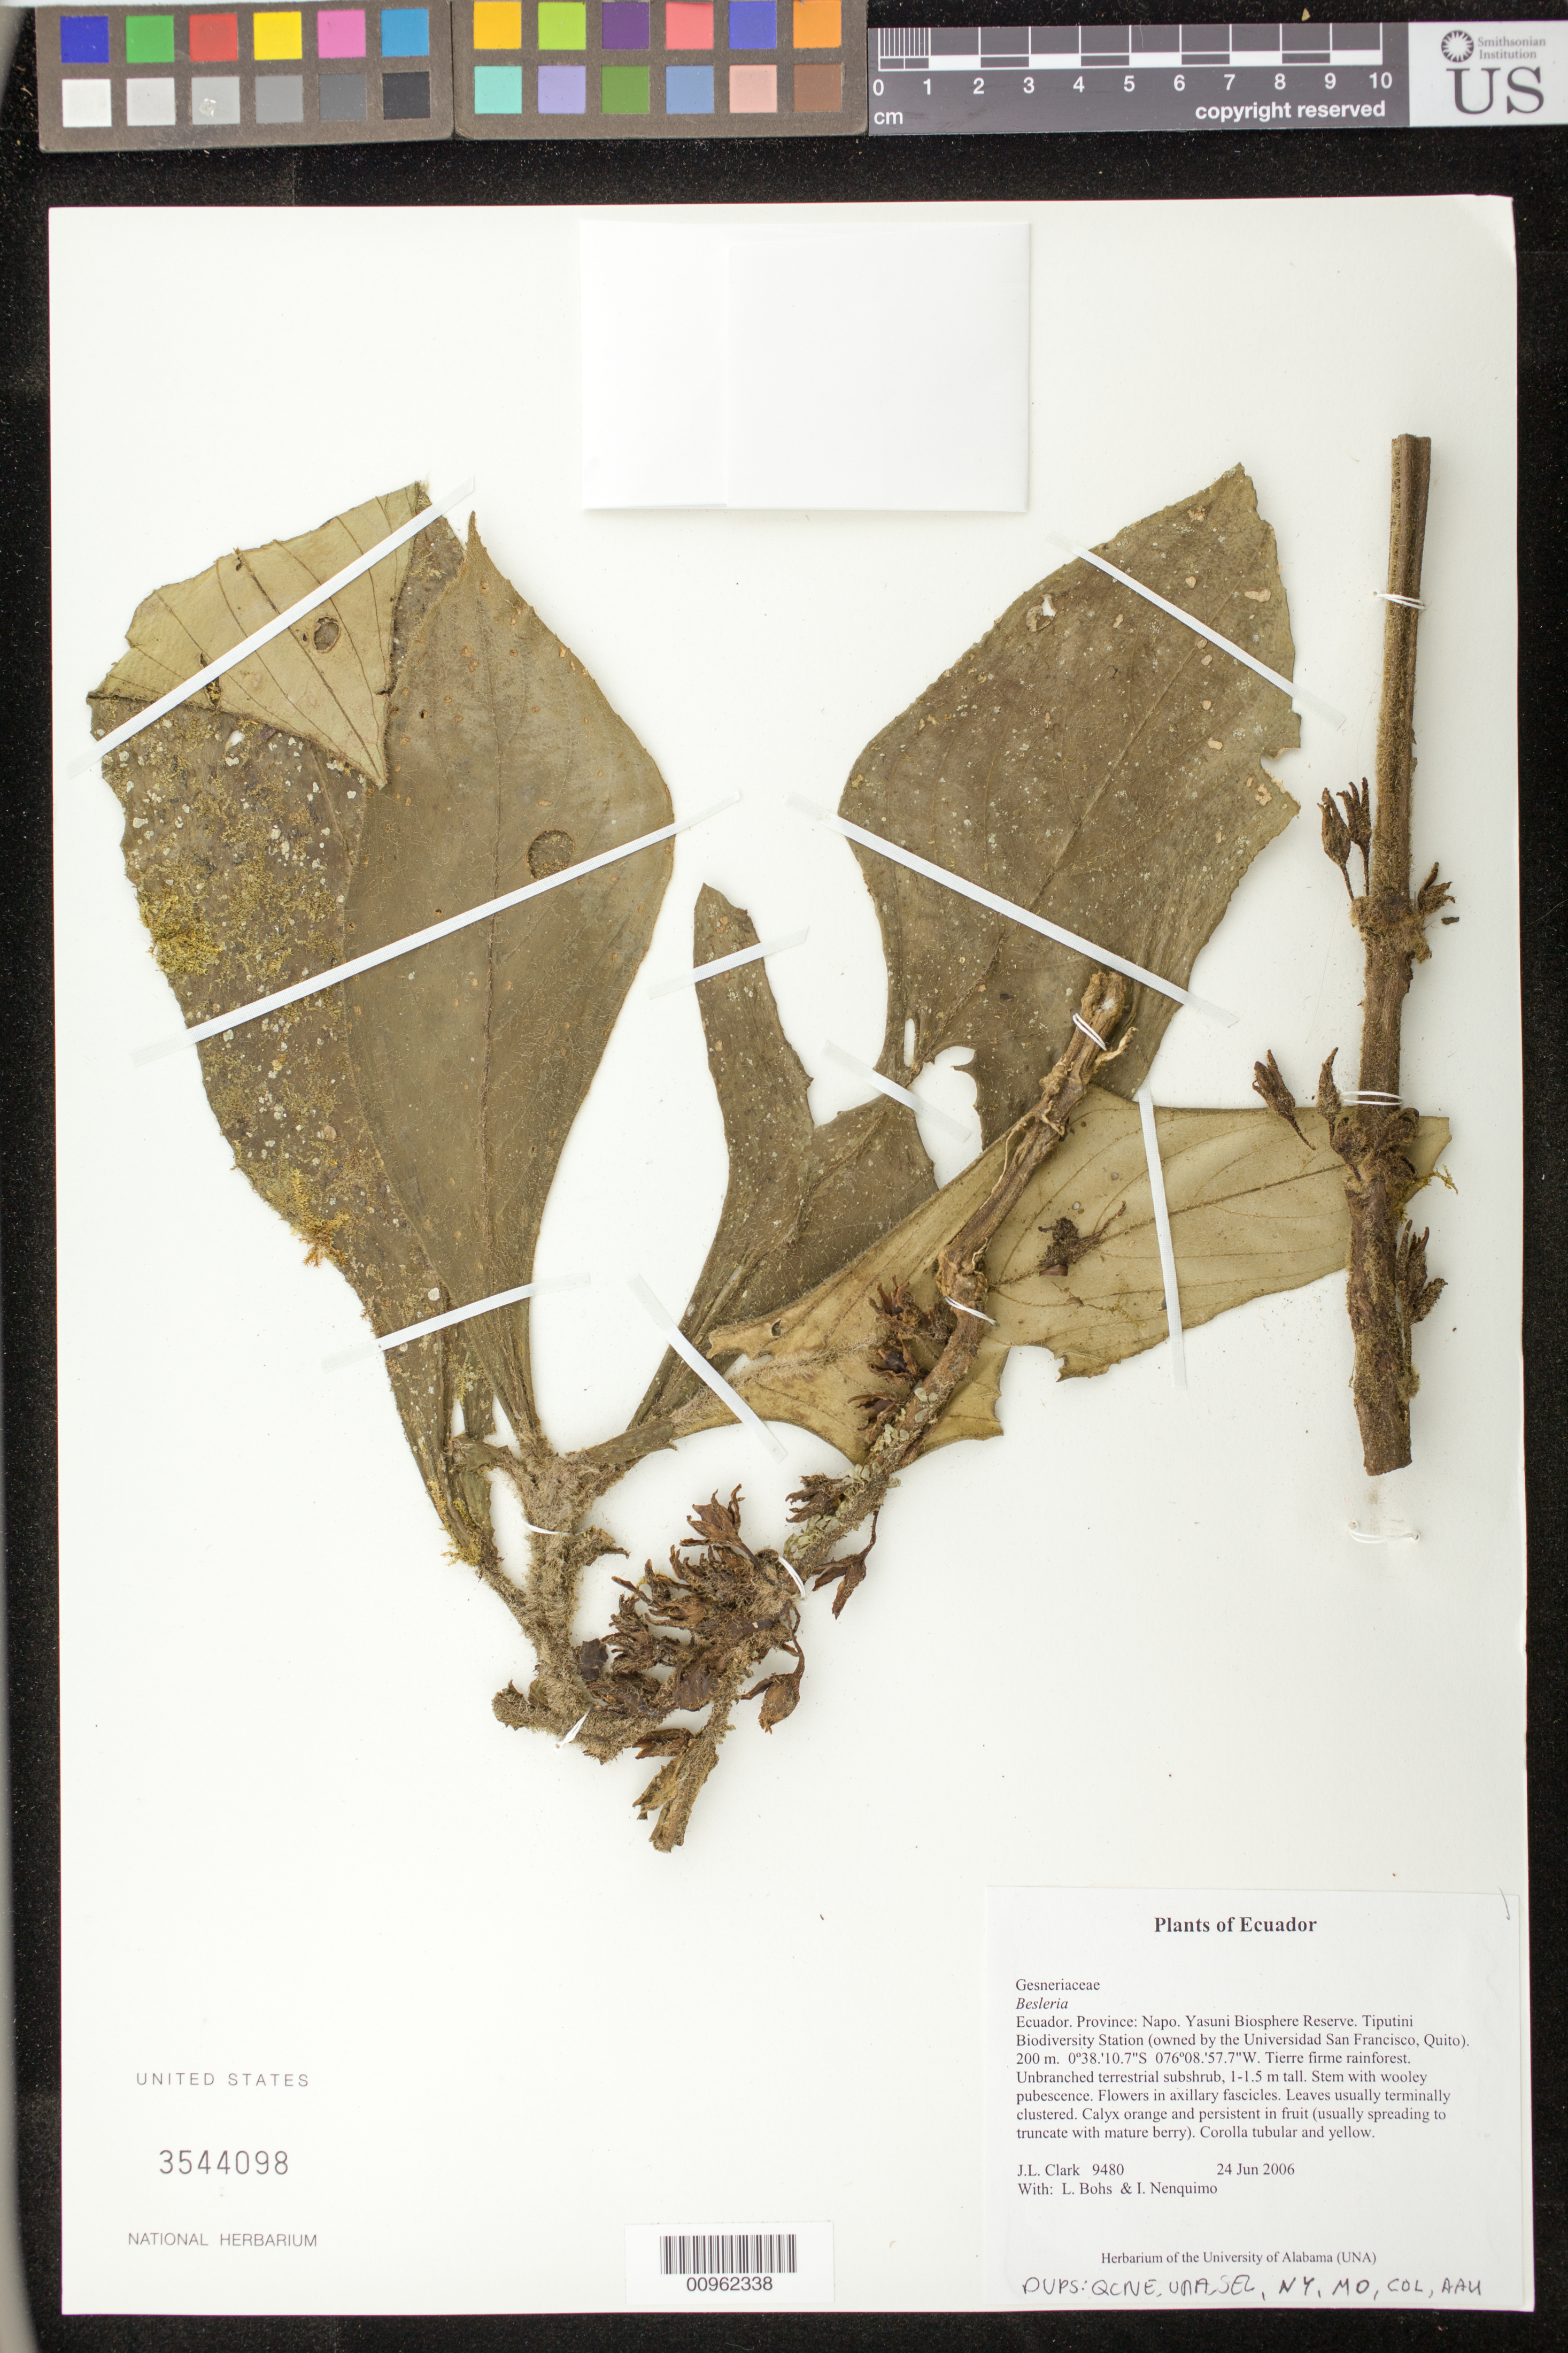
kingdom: Plantae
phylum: Tracheophyta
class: Magnoliopsida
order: Lamiales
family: Gesneriaceae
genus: Besleria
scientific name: Besleria sp.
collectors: J. L. Clark, L. A. Bohs & I. Nenquimo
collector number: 9480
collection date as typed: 24 Jun 2006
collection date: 2006-06-24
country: Ecuador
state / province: Napo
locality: Yasuni Biosphere Reserve. Tiputini Biodiversity Station (owned by the Universidad San Francisco, Quito).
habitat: Tierre firme rainforest.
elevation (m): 200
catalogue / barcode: US 3544098